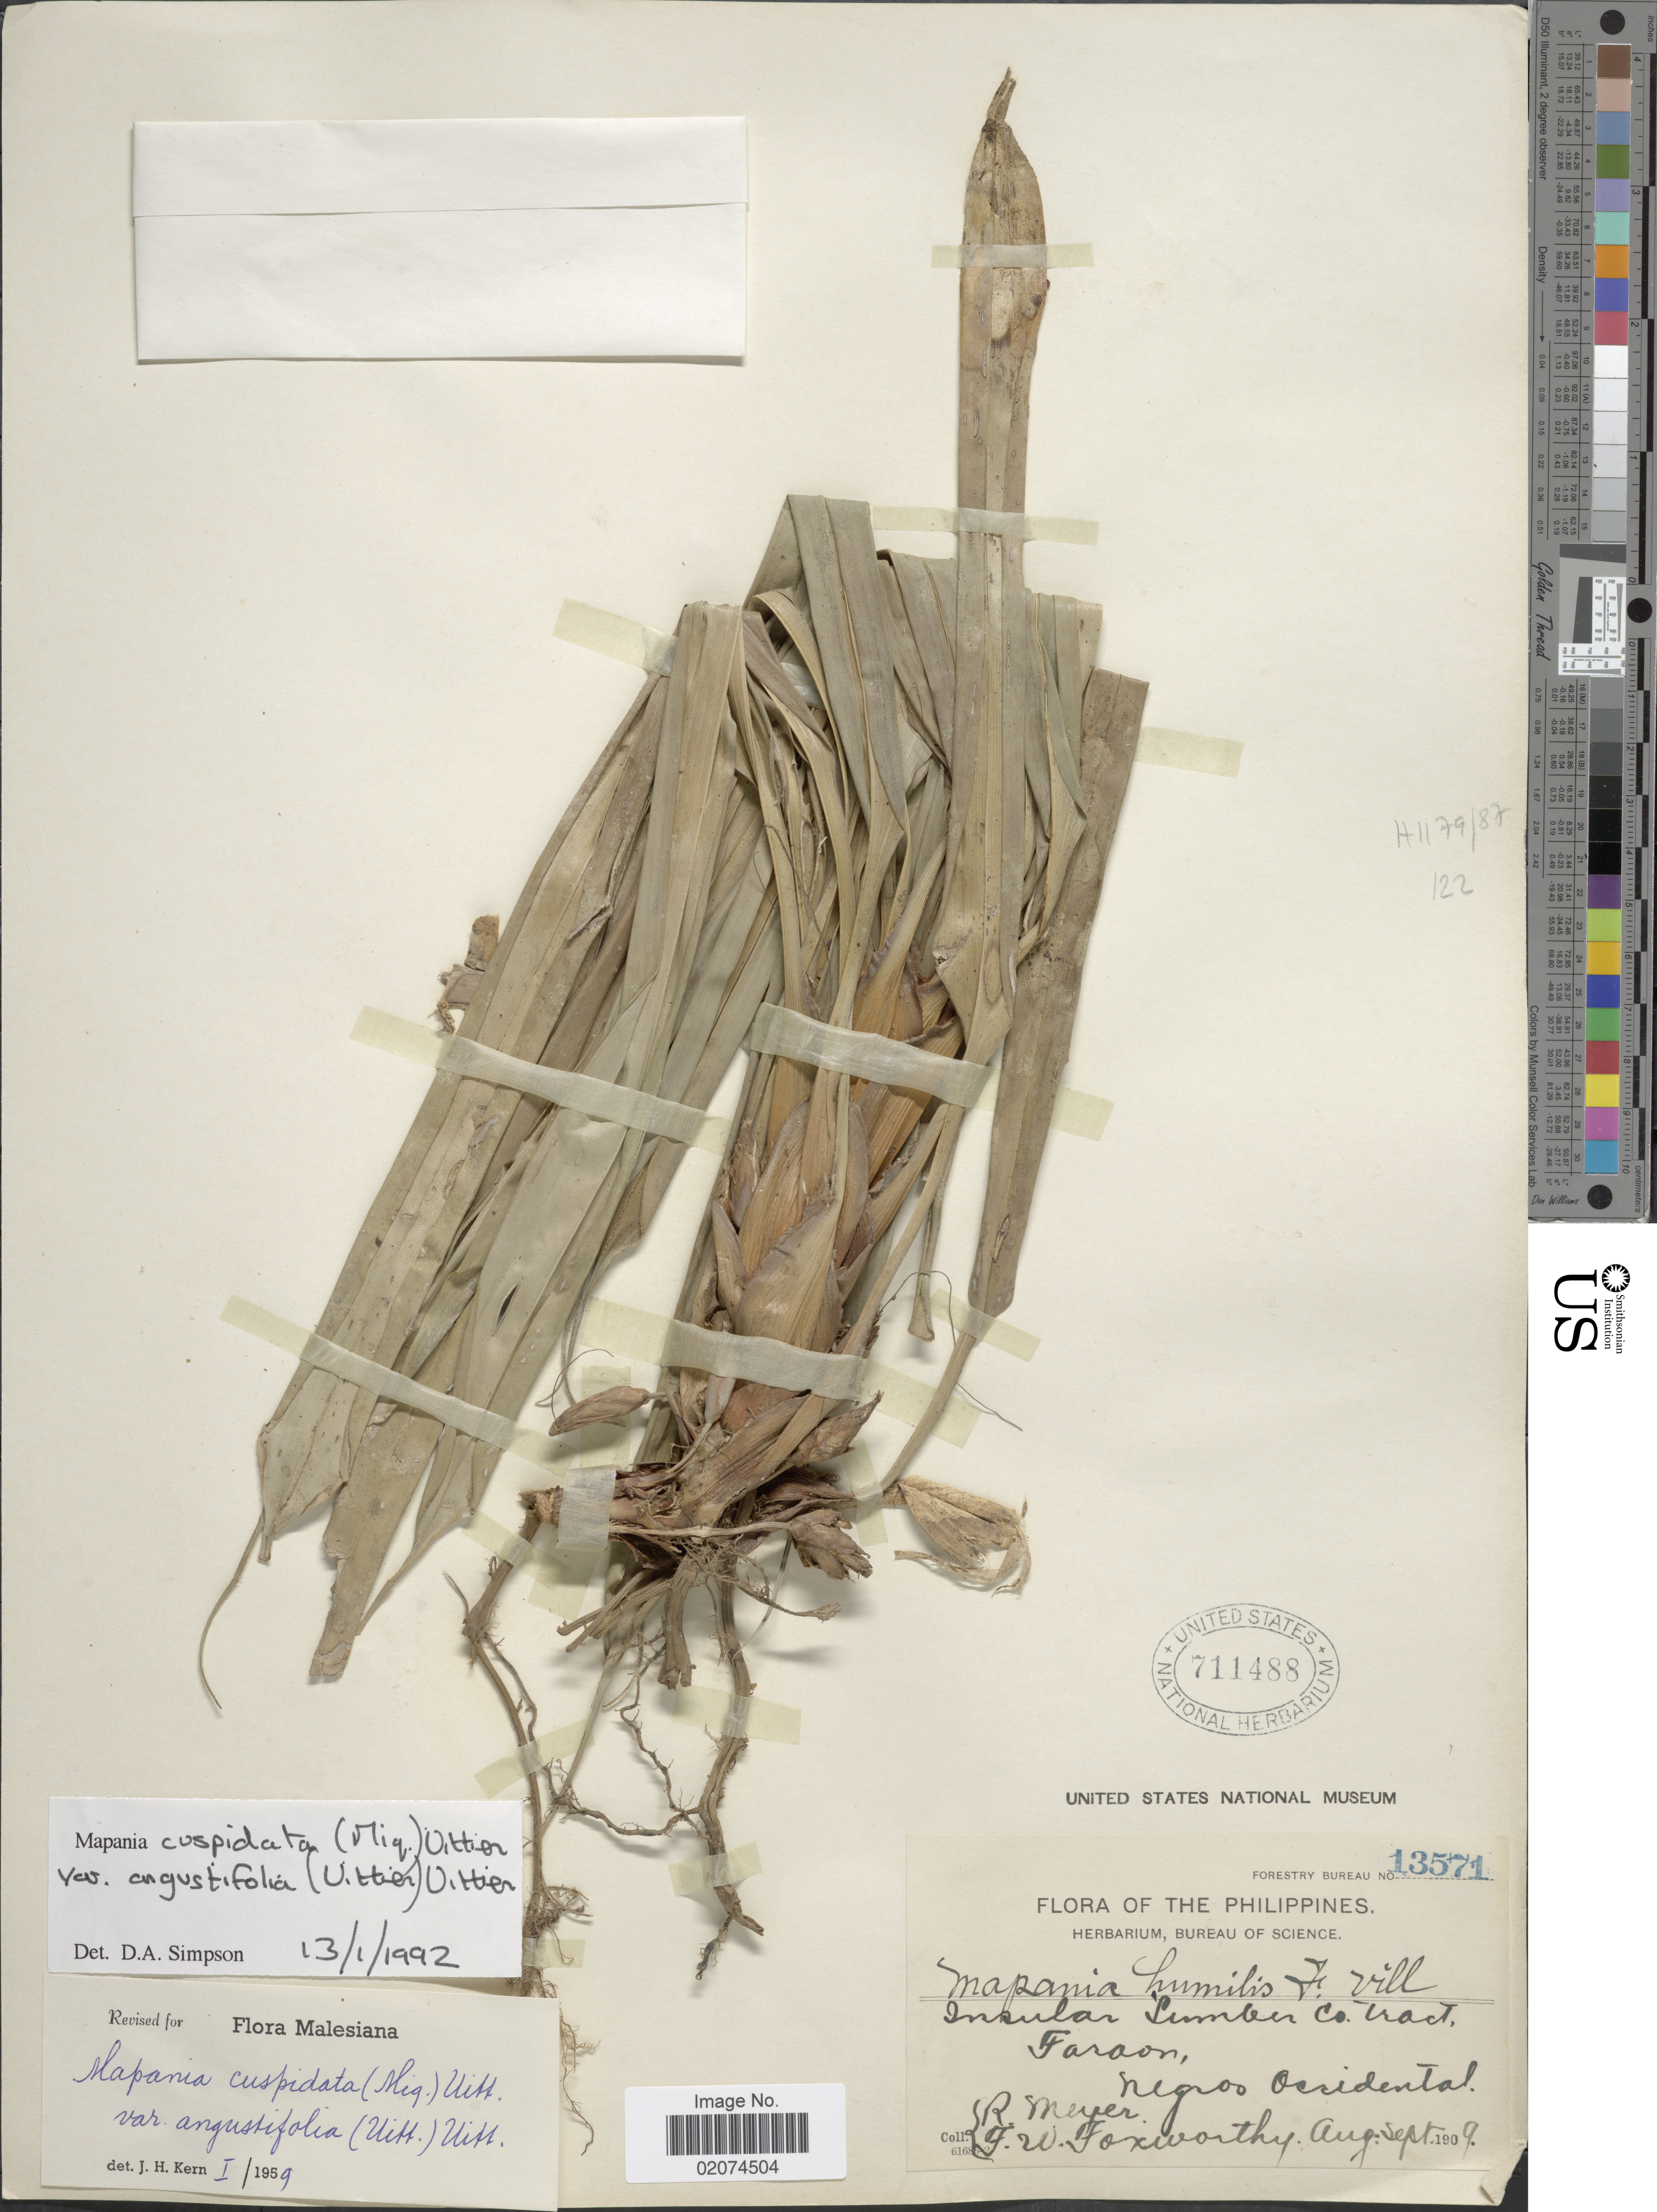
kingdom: Plantae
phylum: Tracheophyta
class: Liliopsida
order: Poales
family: Cyperaceae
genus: Mapania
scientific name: Mapania cuspidata var. angustifolia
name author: (Uittien) Uittien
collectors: R. Meyer & F. W. Foxworthy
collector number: Forestry Bureau13571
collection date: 1909-08/1909-09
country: Philippines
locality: Insular Lumbver Co. tract, Faraon, Negros Occidental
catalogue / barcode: US 711488